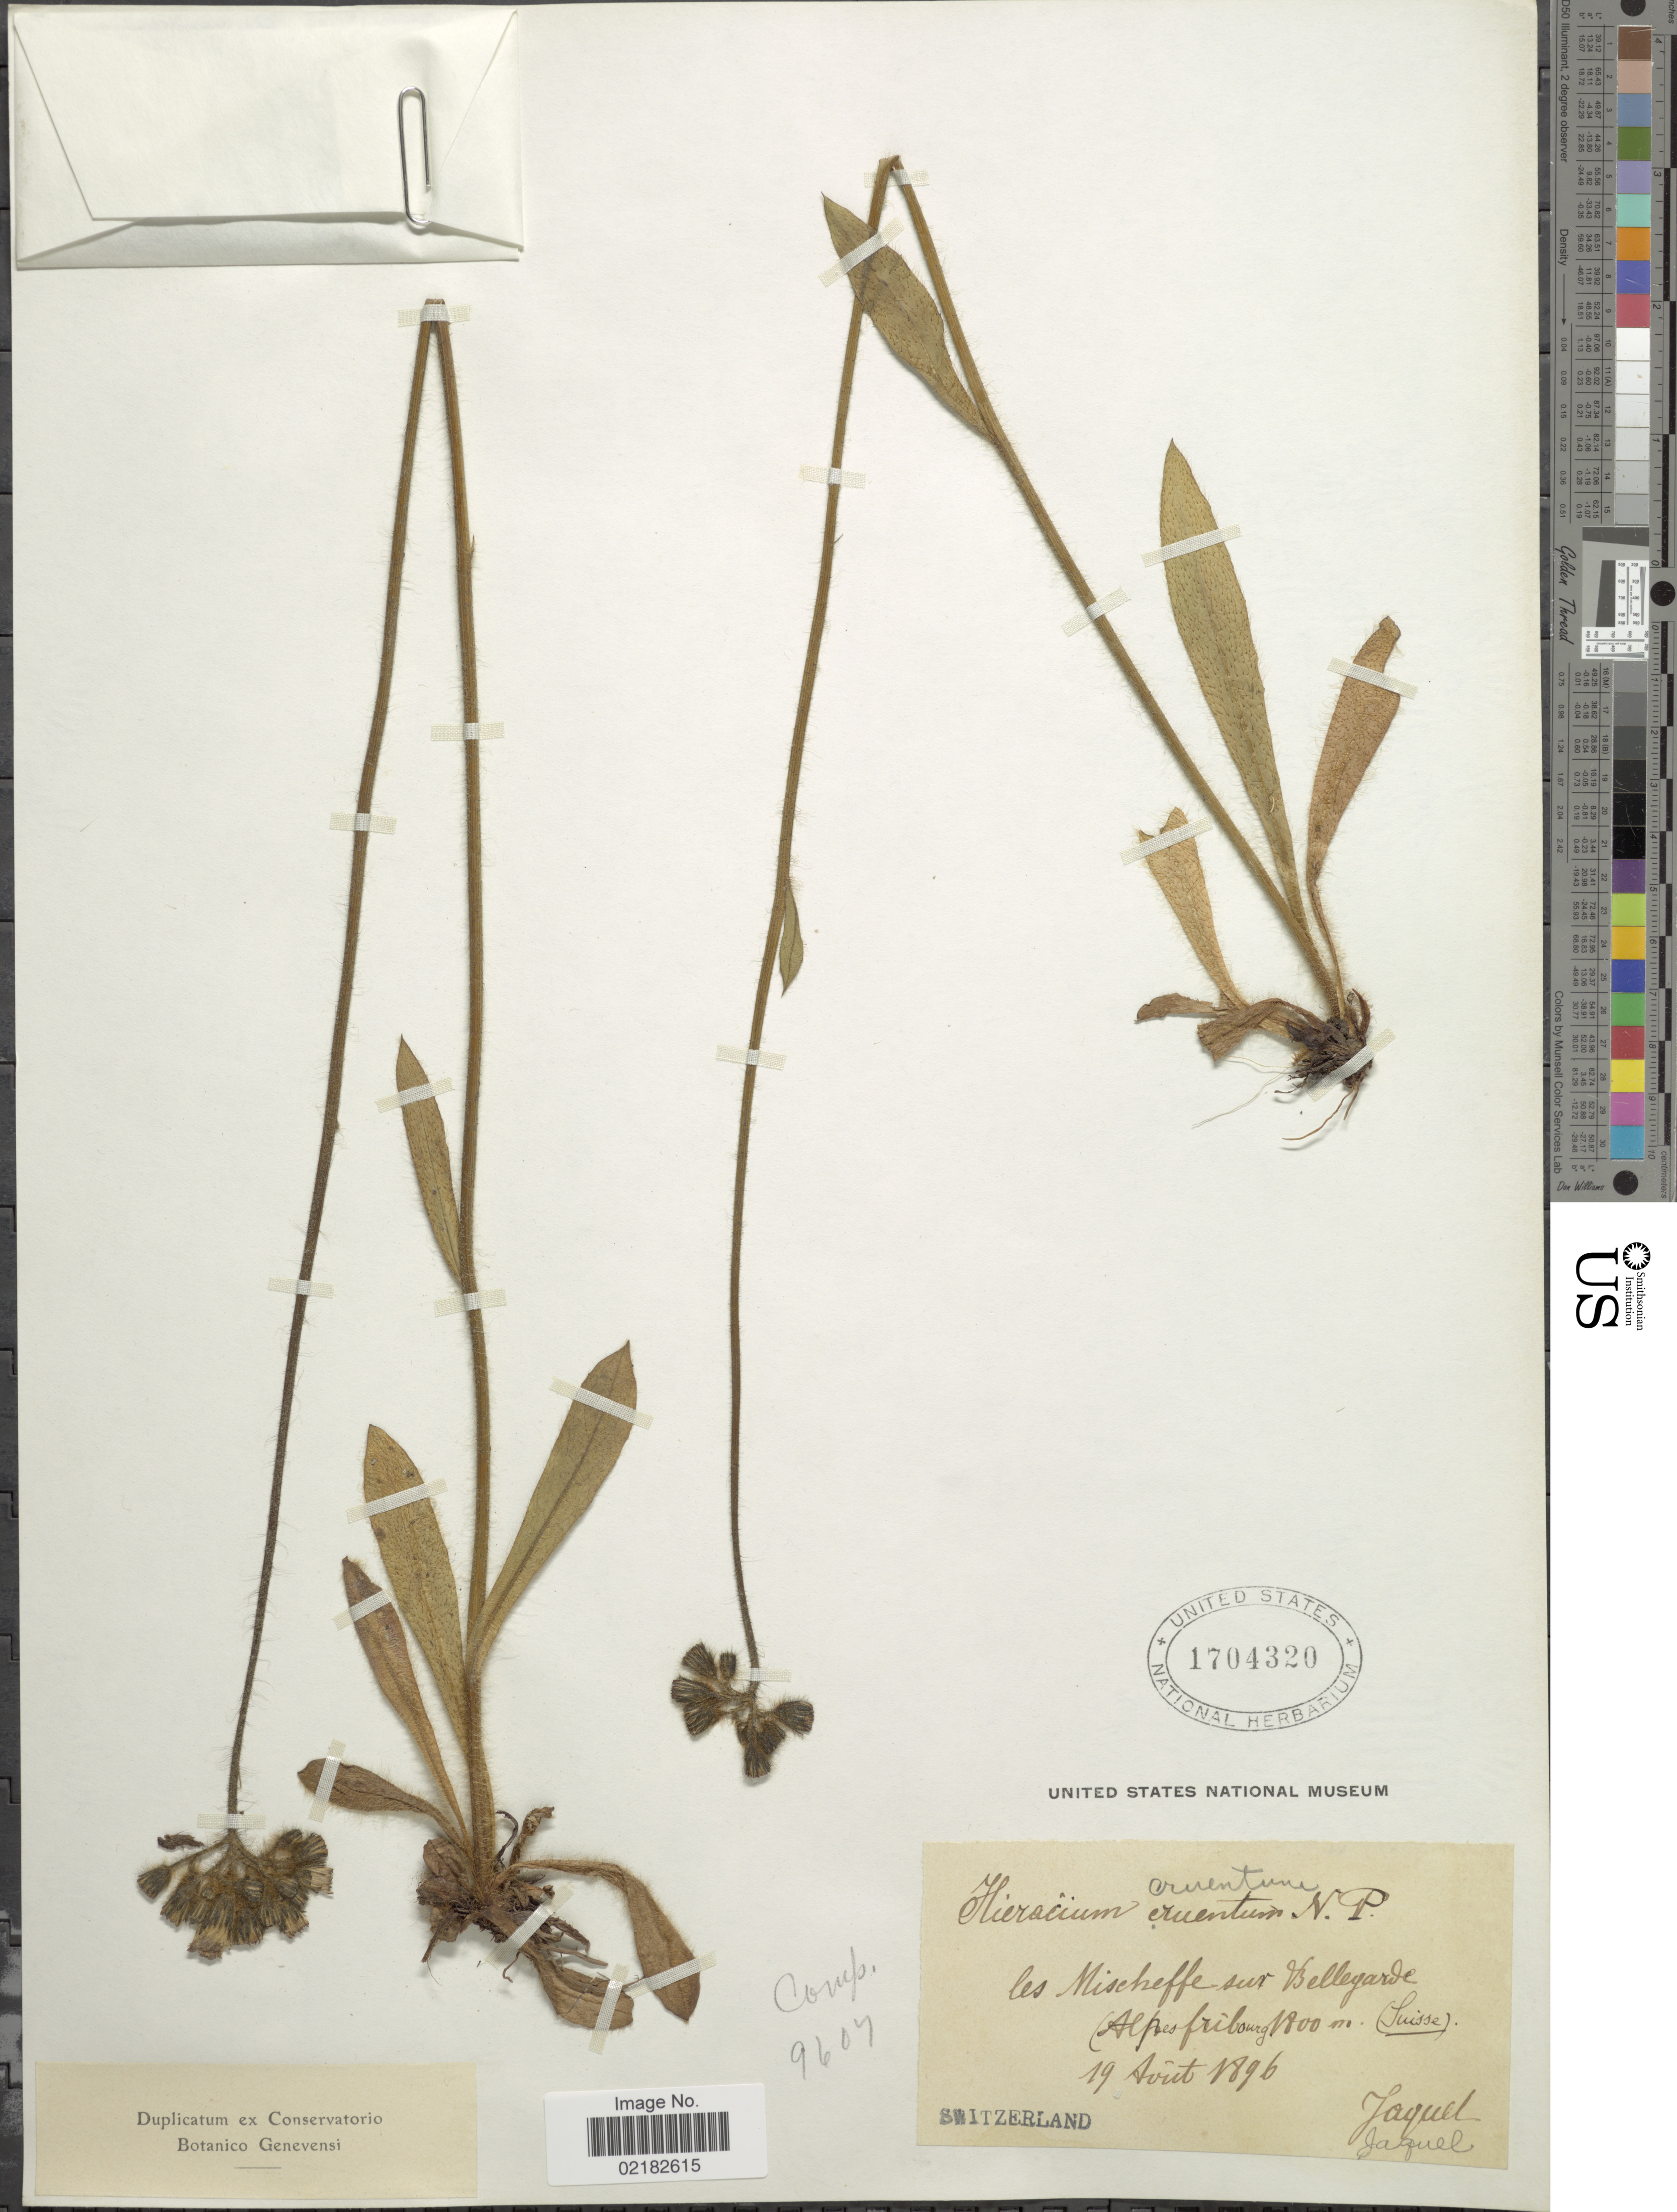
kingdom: Plantae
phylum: Tracheophyta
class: Magnoliopsida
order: Asterales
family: Asteraceae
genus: Hieracium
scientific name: Hieracium maculatum subsp. cruentum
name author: (Jord.) Zahn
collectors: -. Jaquel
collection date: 1896-08-19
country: Switzerland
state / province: Fribourg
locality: Les Mischeffe sur Bellegarde (Alpes, Fribourg, Suisse)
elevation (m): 1800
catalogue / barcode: US 1704320